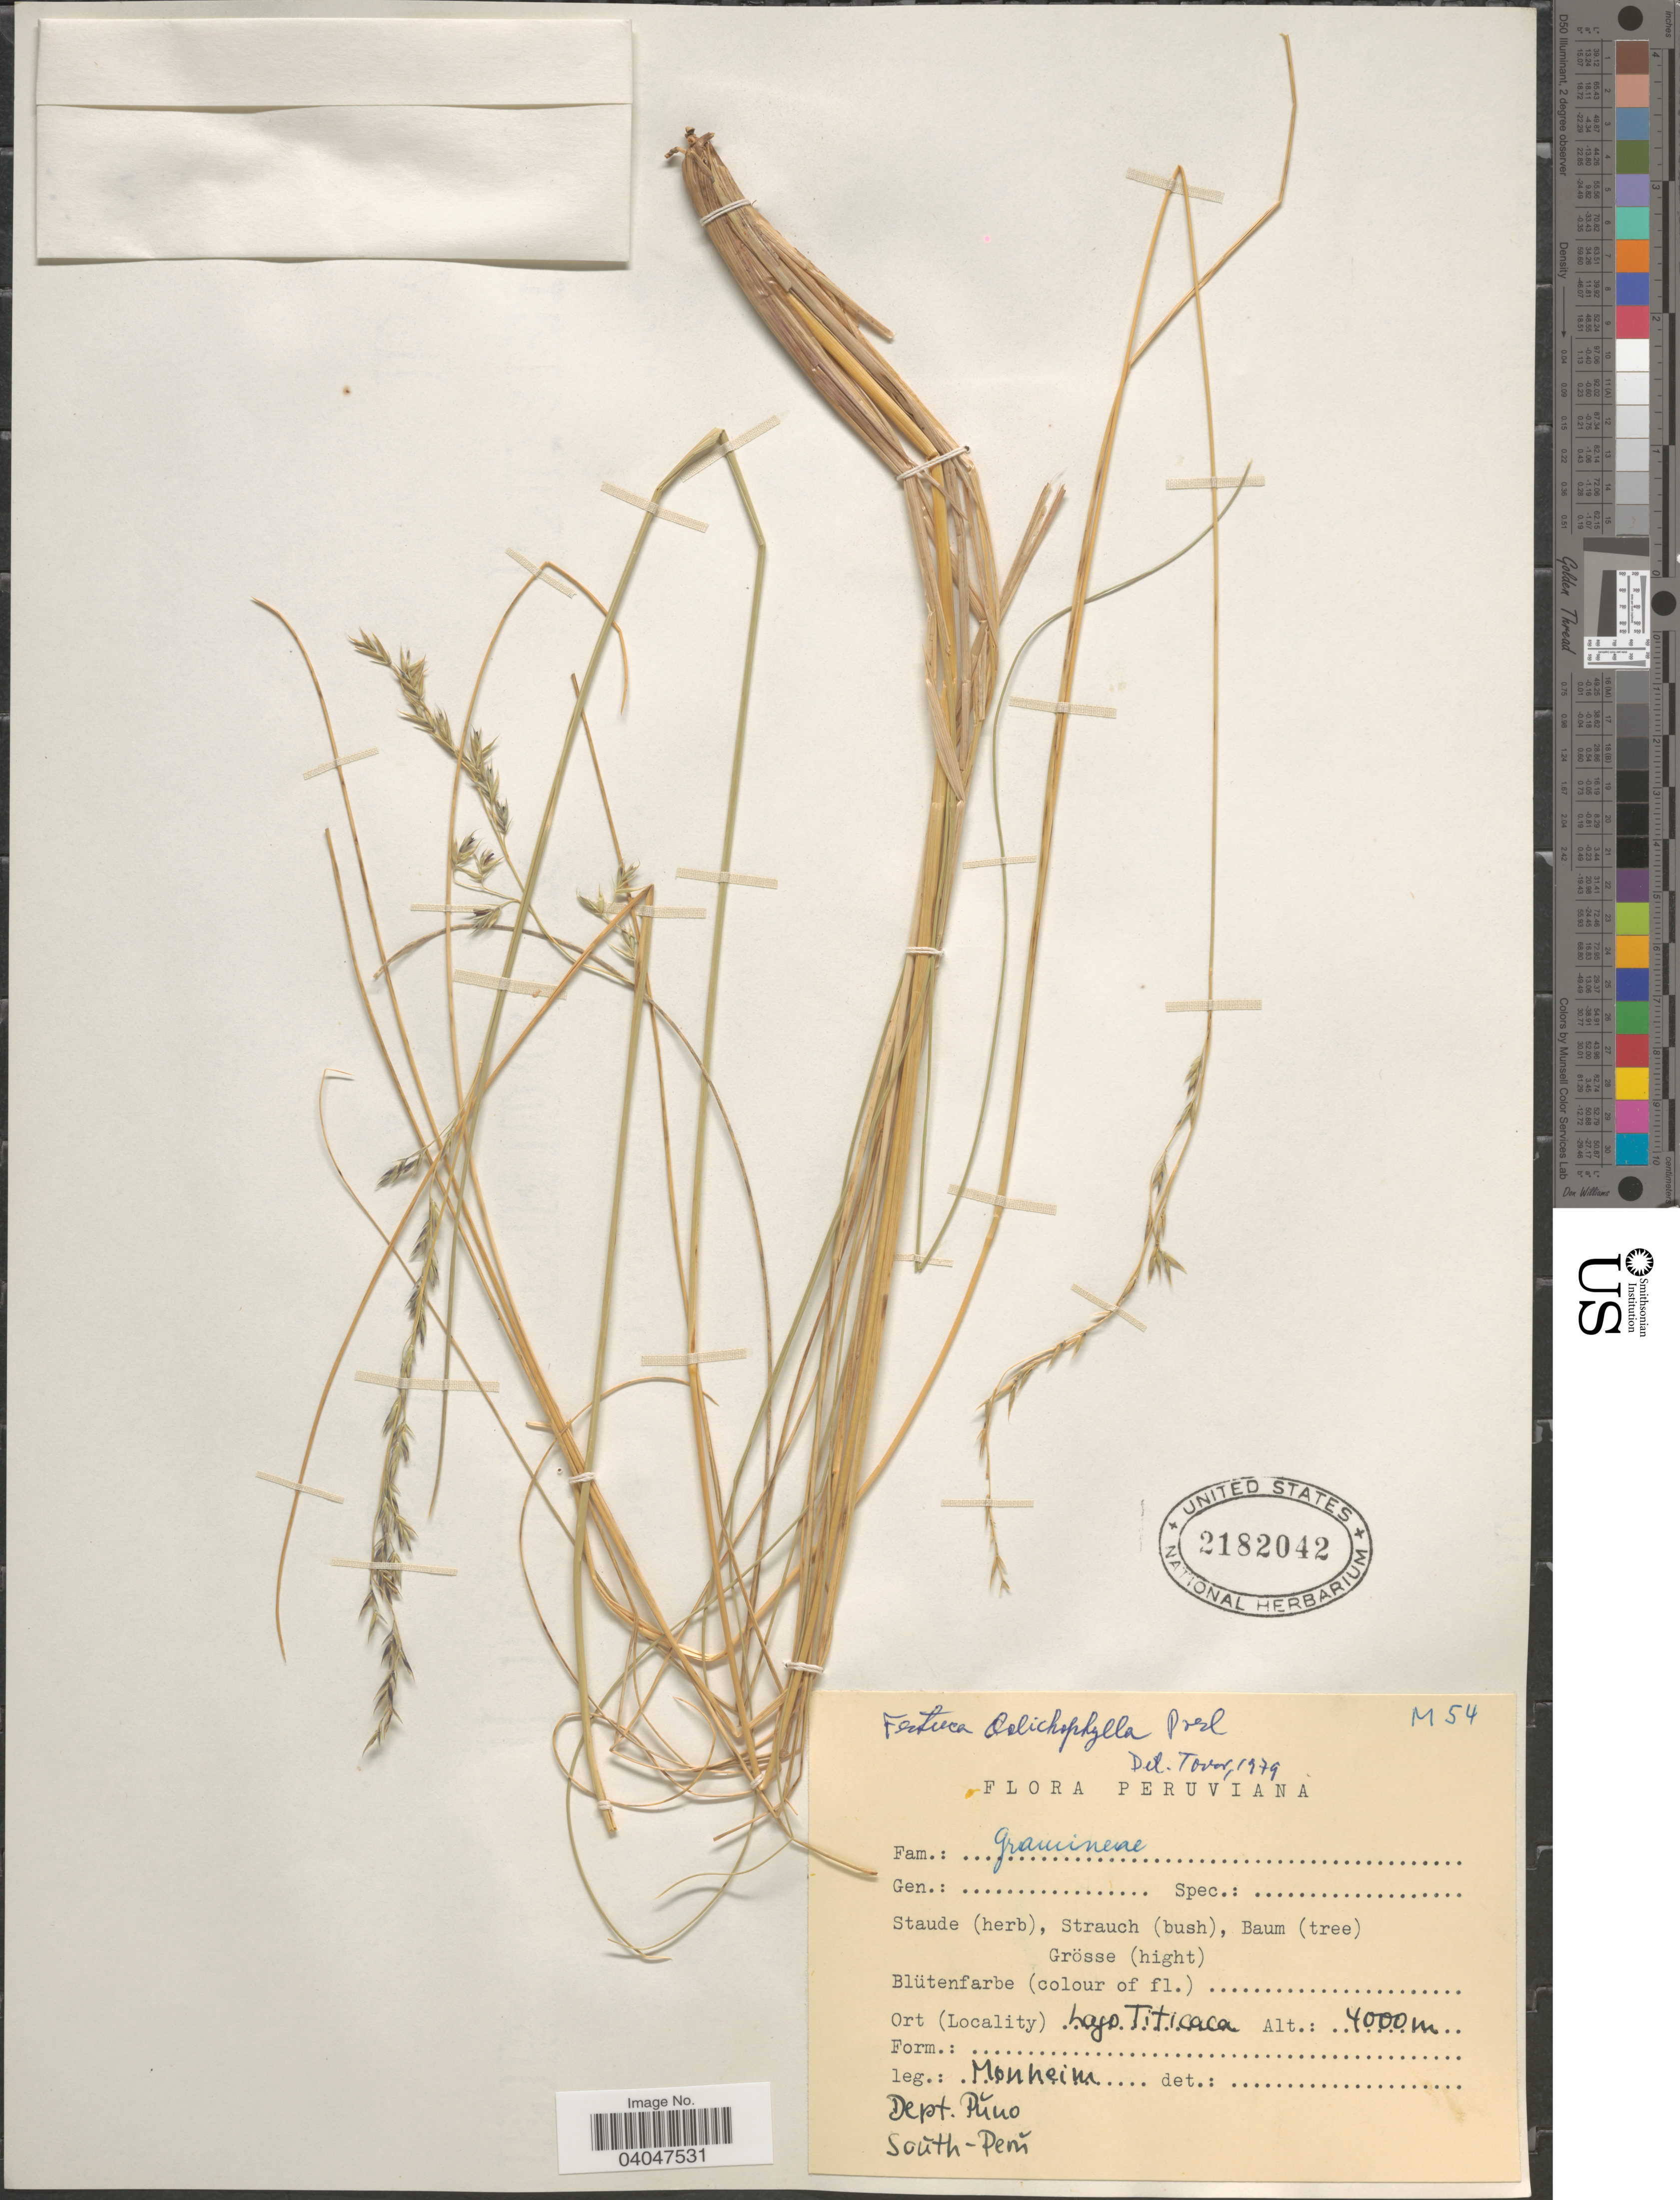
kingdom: Plantae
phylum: Tracheophyta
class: Liliopsida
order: Poales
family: Poaceae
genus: Festuca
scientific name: Festuca dolichophylla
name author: J. Presl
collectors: Monheim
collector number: M54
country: Peru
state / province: Puno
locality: Lago Titicaca. Dept. Puno. Southern-Peru.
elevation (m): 4000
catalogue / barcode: US 2182042